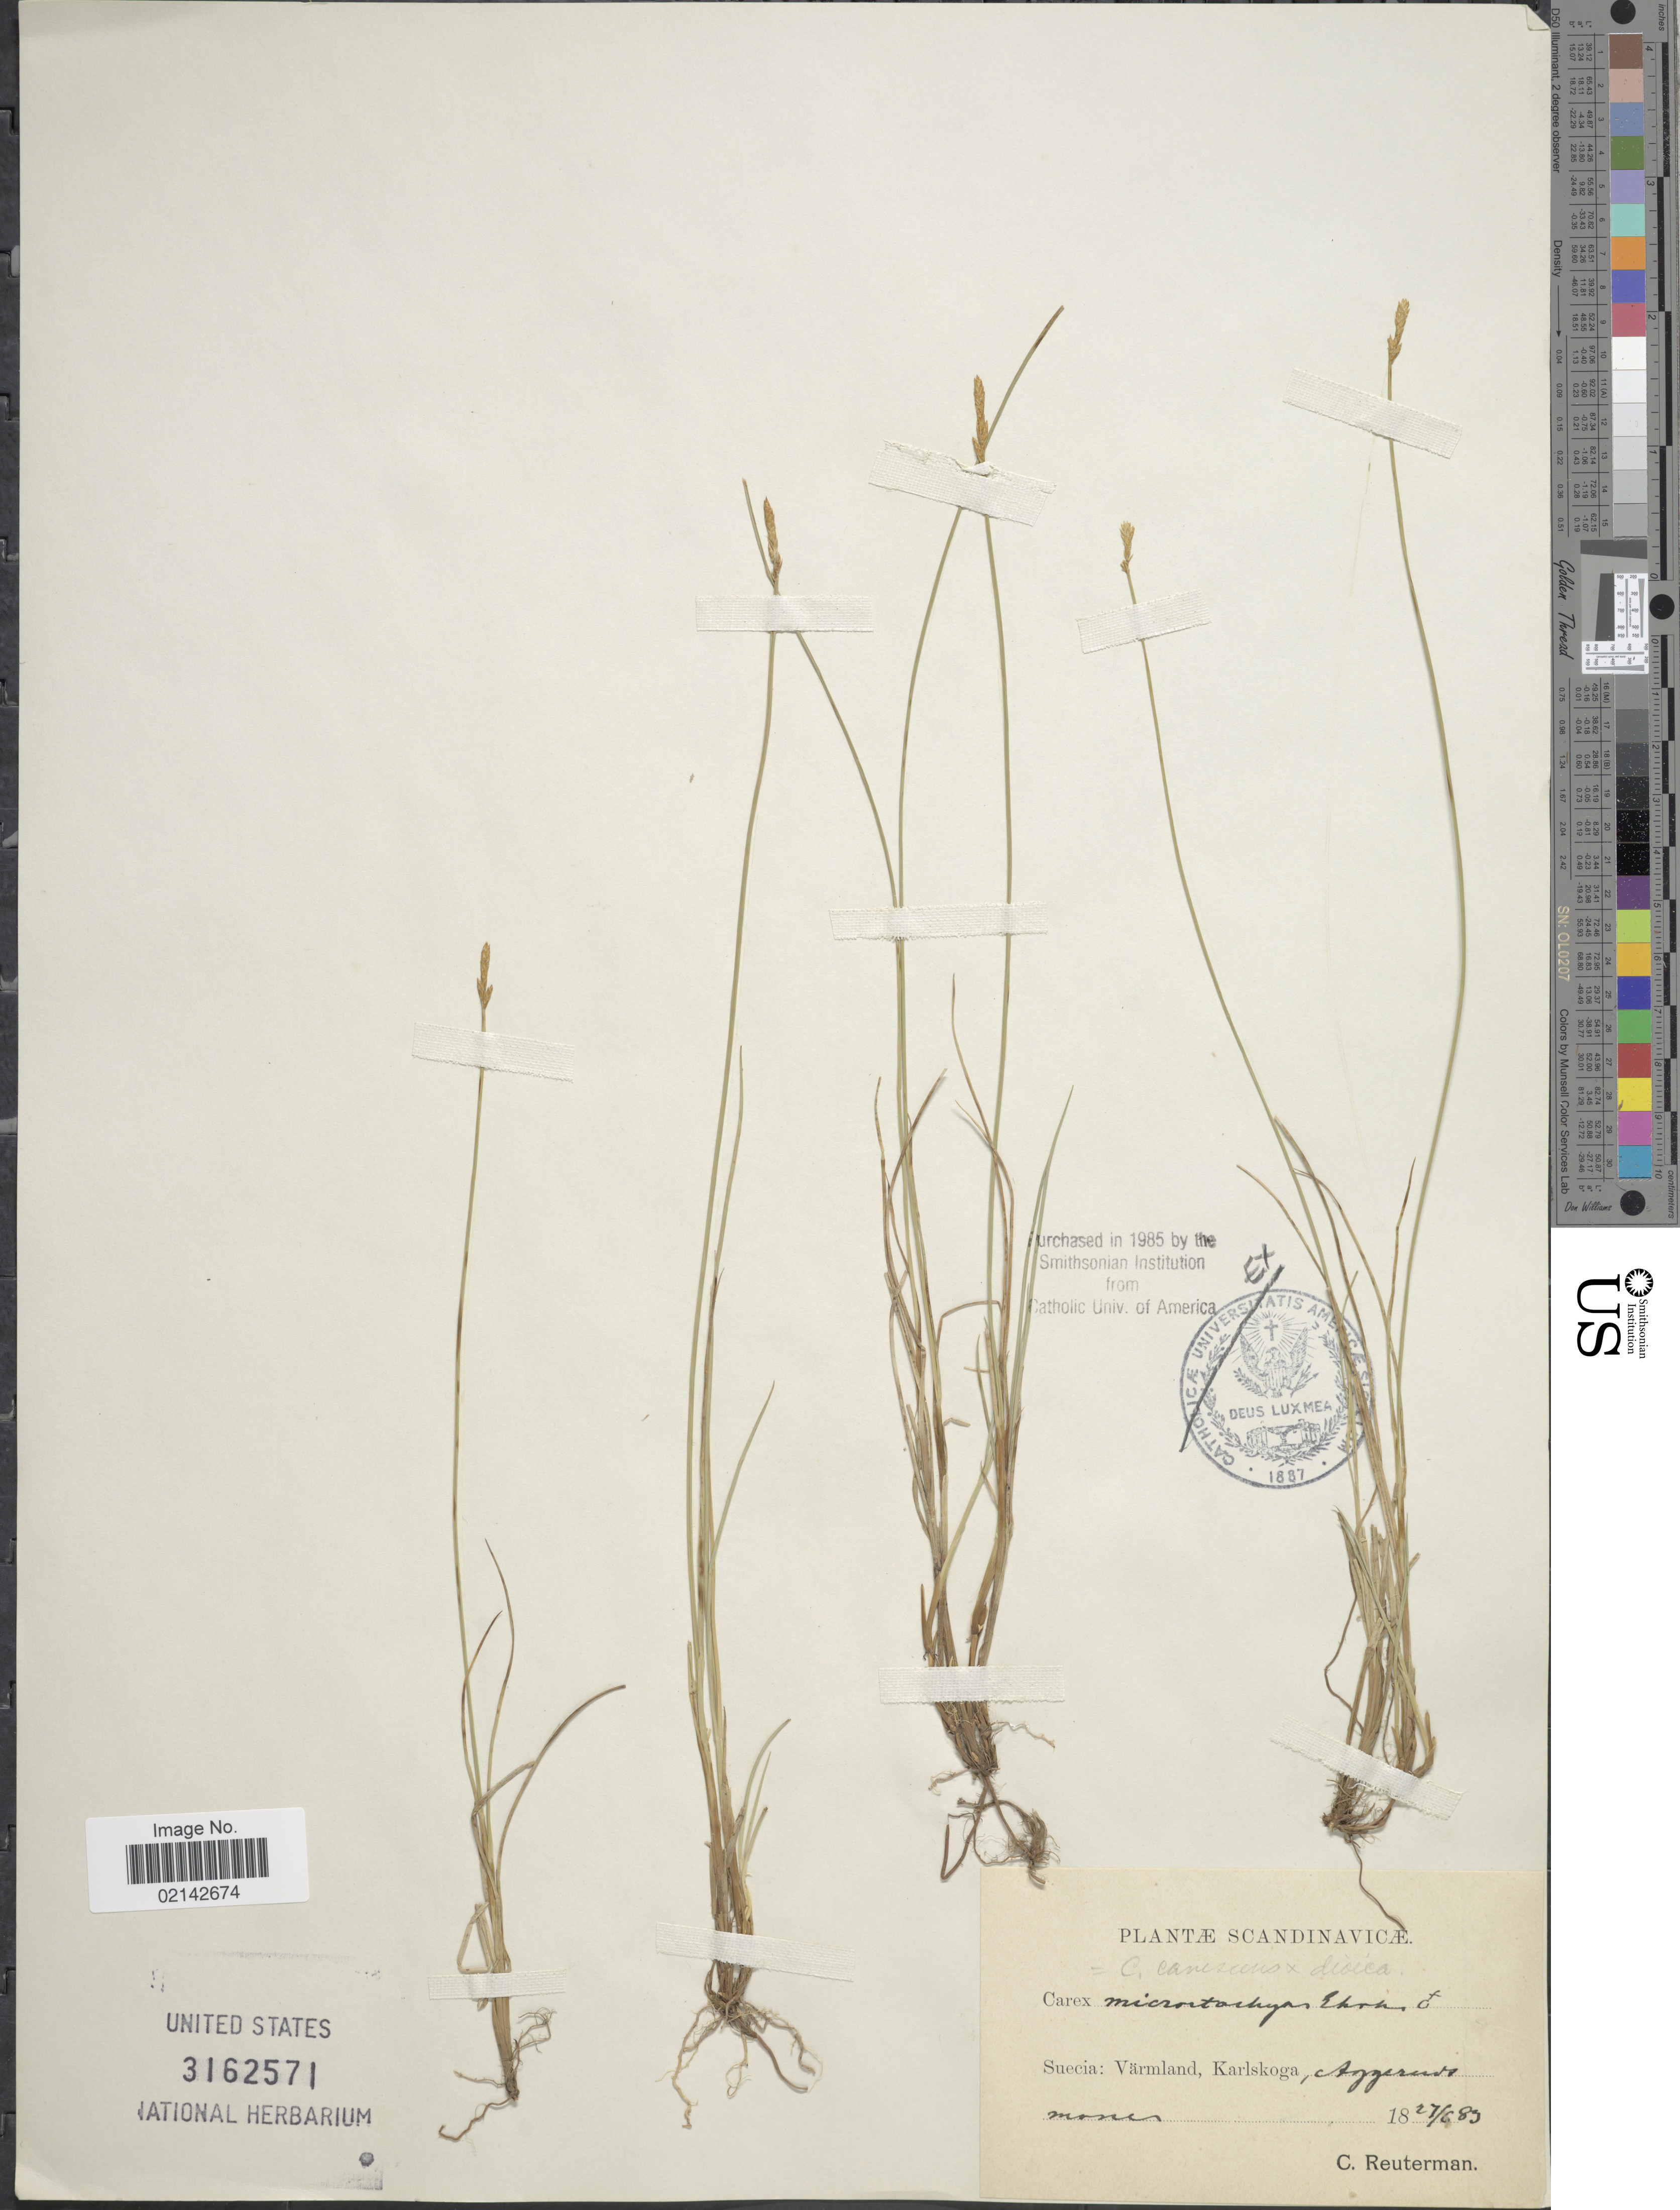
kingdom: Plantae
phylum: Tracheophyta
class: Liliopsida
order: Poales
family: Cyperaceae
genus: Carex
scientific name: Carex canescens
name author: L.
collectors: C. Reuterman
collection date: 1889-06-27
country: Sweden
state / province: Varmland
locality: Karlskoga, Aggerunds [interpreted], monen, Scandinavicae, Suecia.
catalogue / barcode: US 3162571